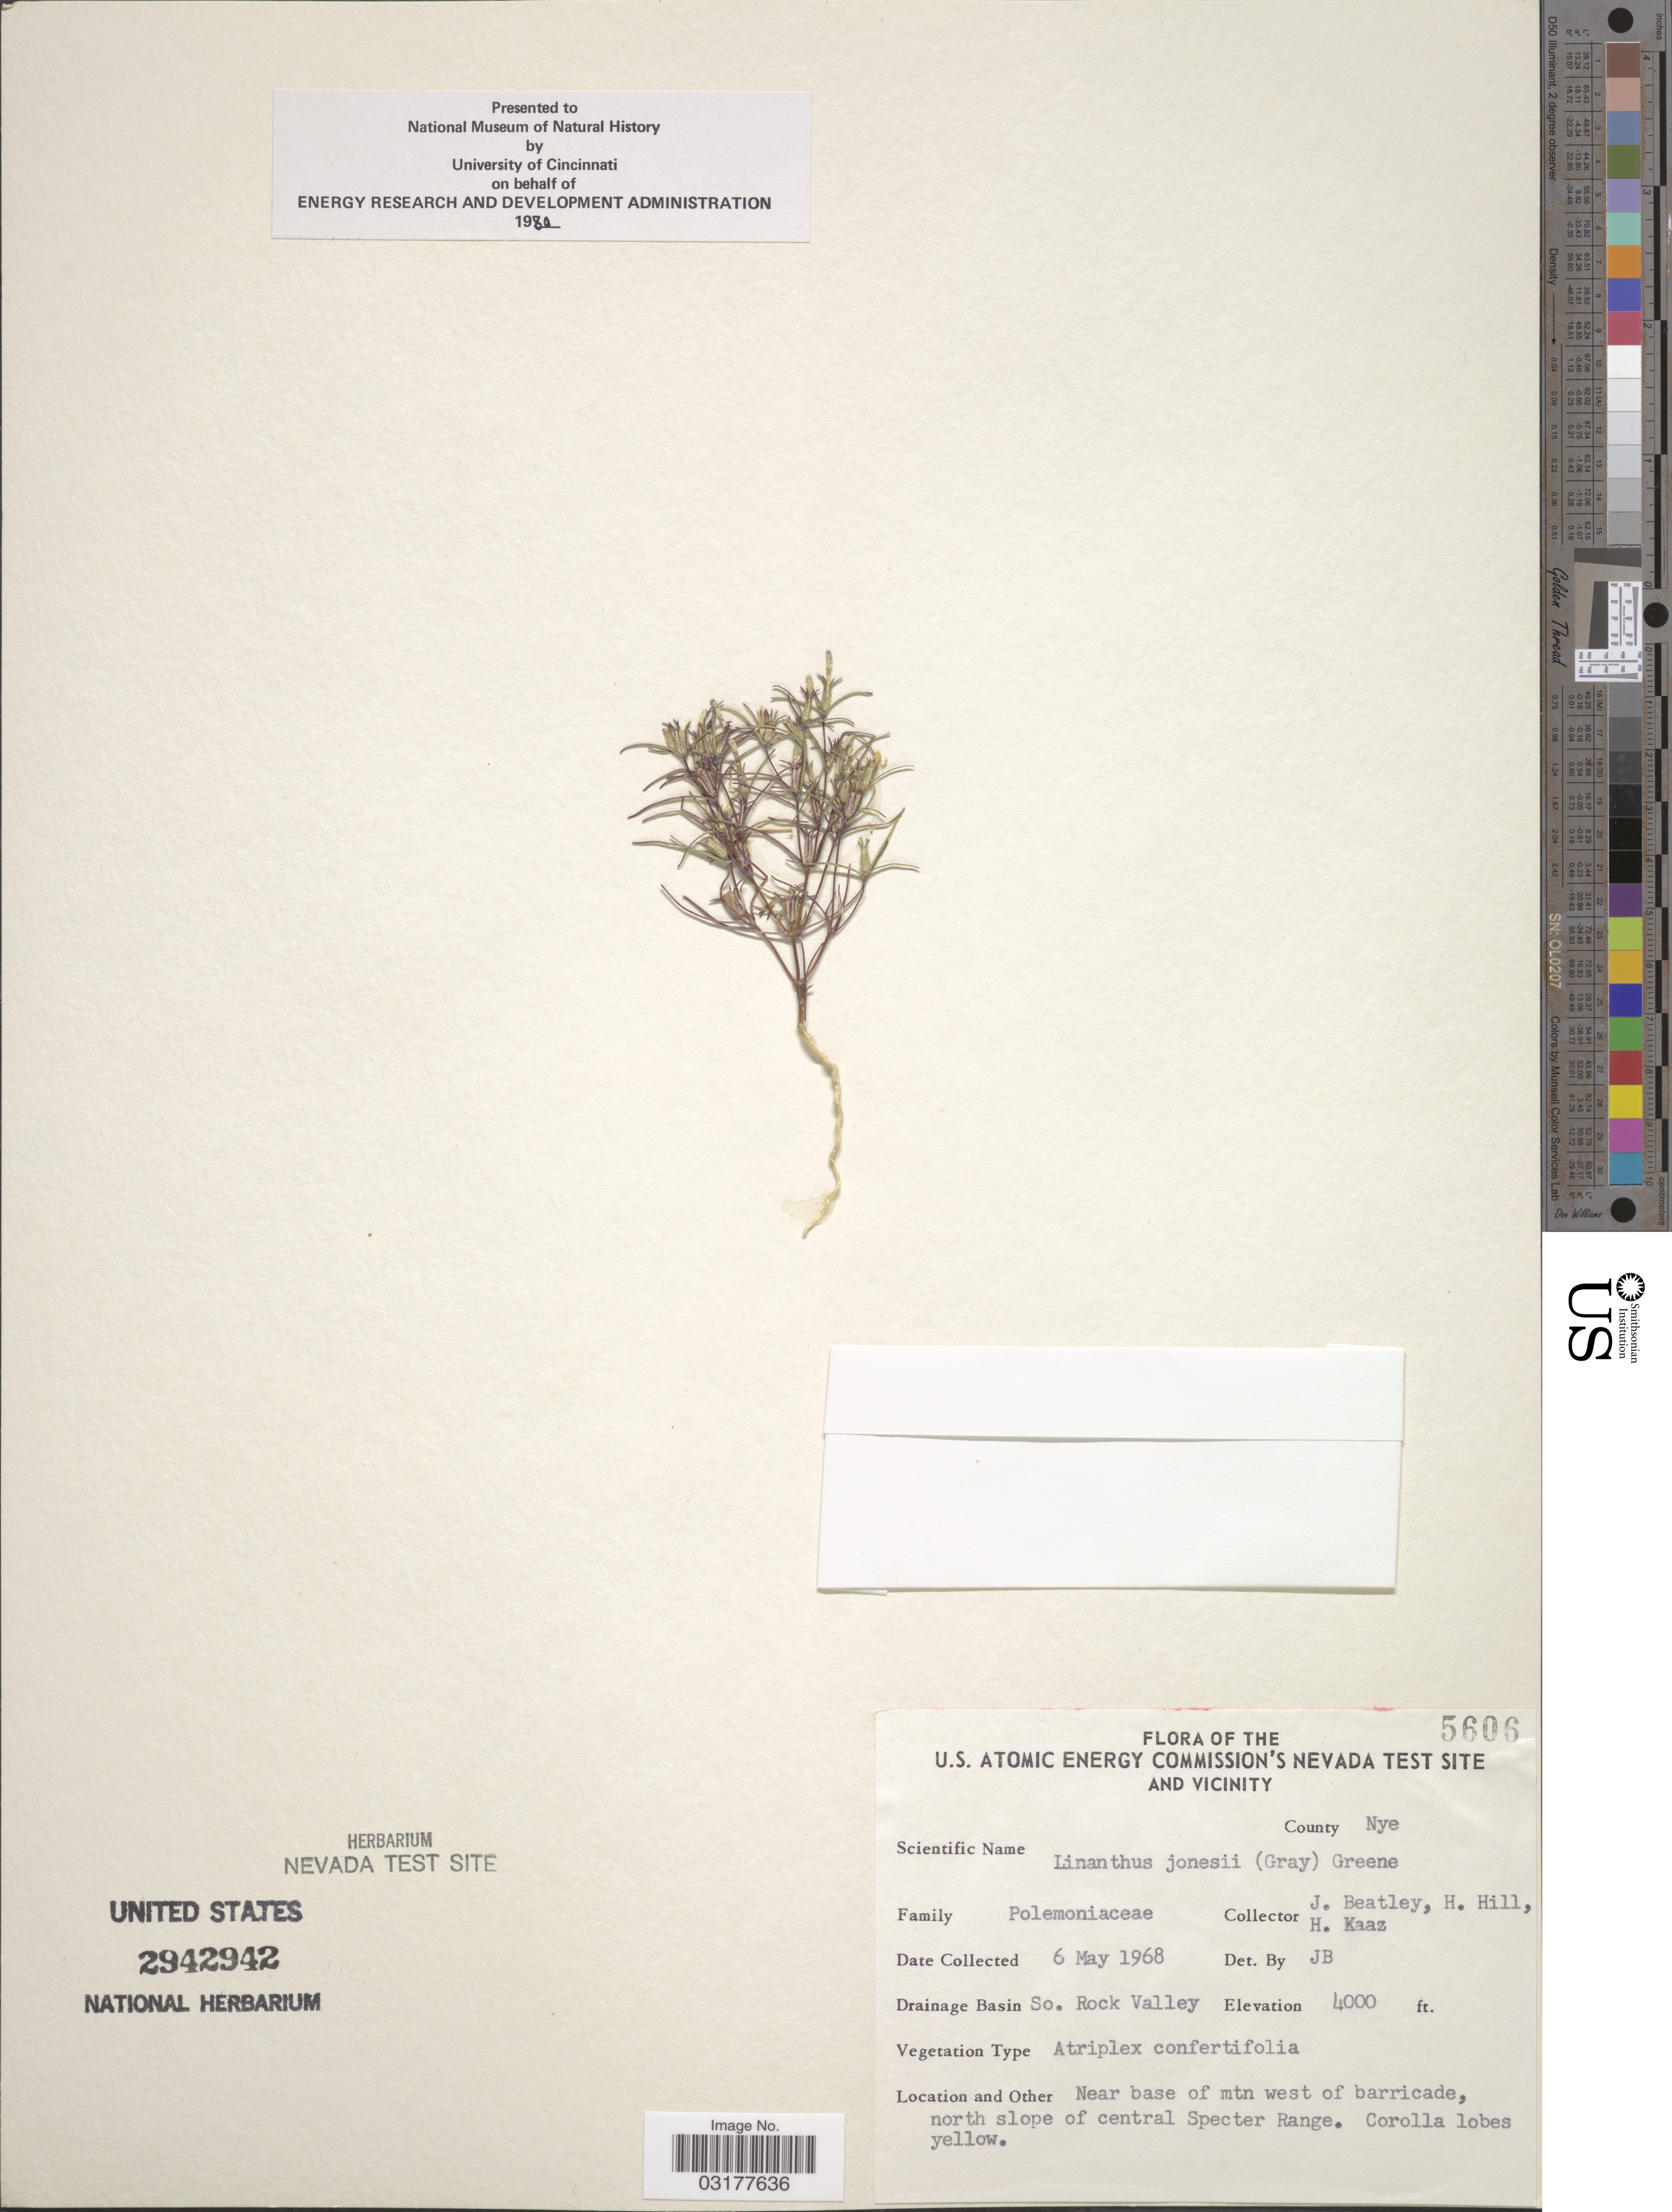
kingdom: Plantae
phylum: Tracheophyta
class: Magnoliopsida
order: Ericales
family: Polemoniaceae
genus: Linanthus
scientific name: Linanthus jonesii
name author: (A. Gray) Greene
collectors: J. C. Beatley, H. Hill & H. Kaaz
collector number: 5606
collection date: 1968-05-06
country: United States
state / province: Nevada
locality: U.S. Atomic Energy Commission's Nevada Test Site and Vicinity. County Nye. Drainage Basin So. Rock Valley. Near base of mtn west of barricade, north slope of central Specter Range.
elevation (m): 1219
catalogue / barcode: US 2942942